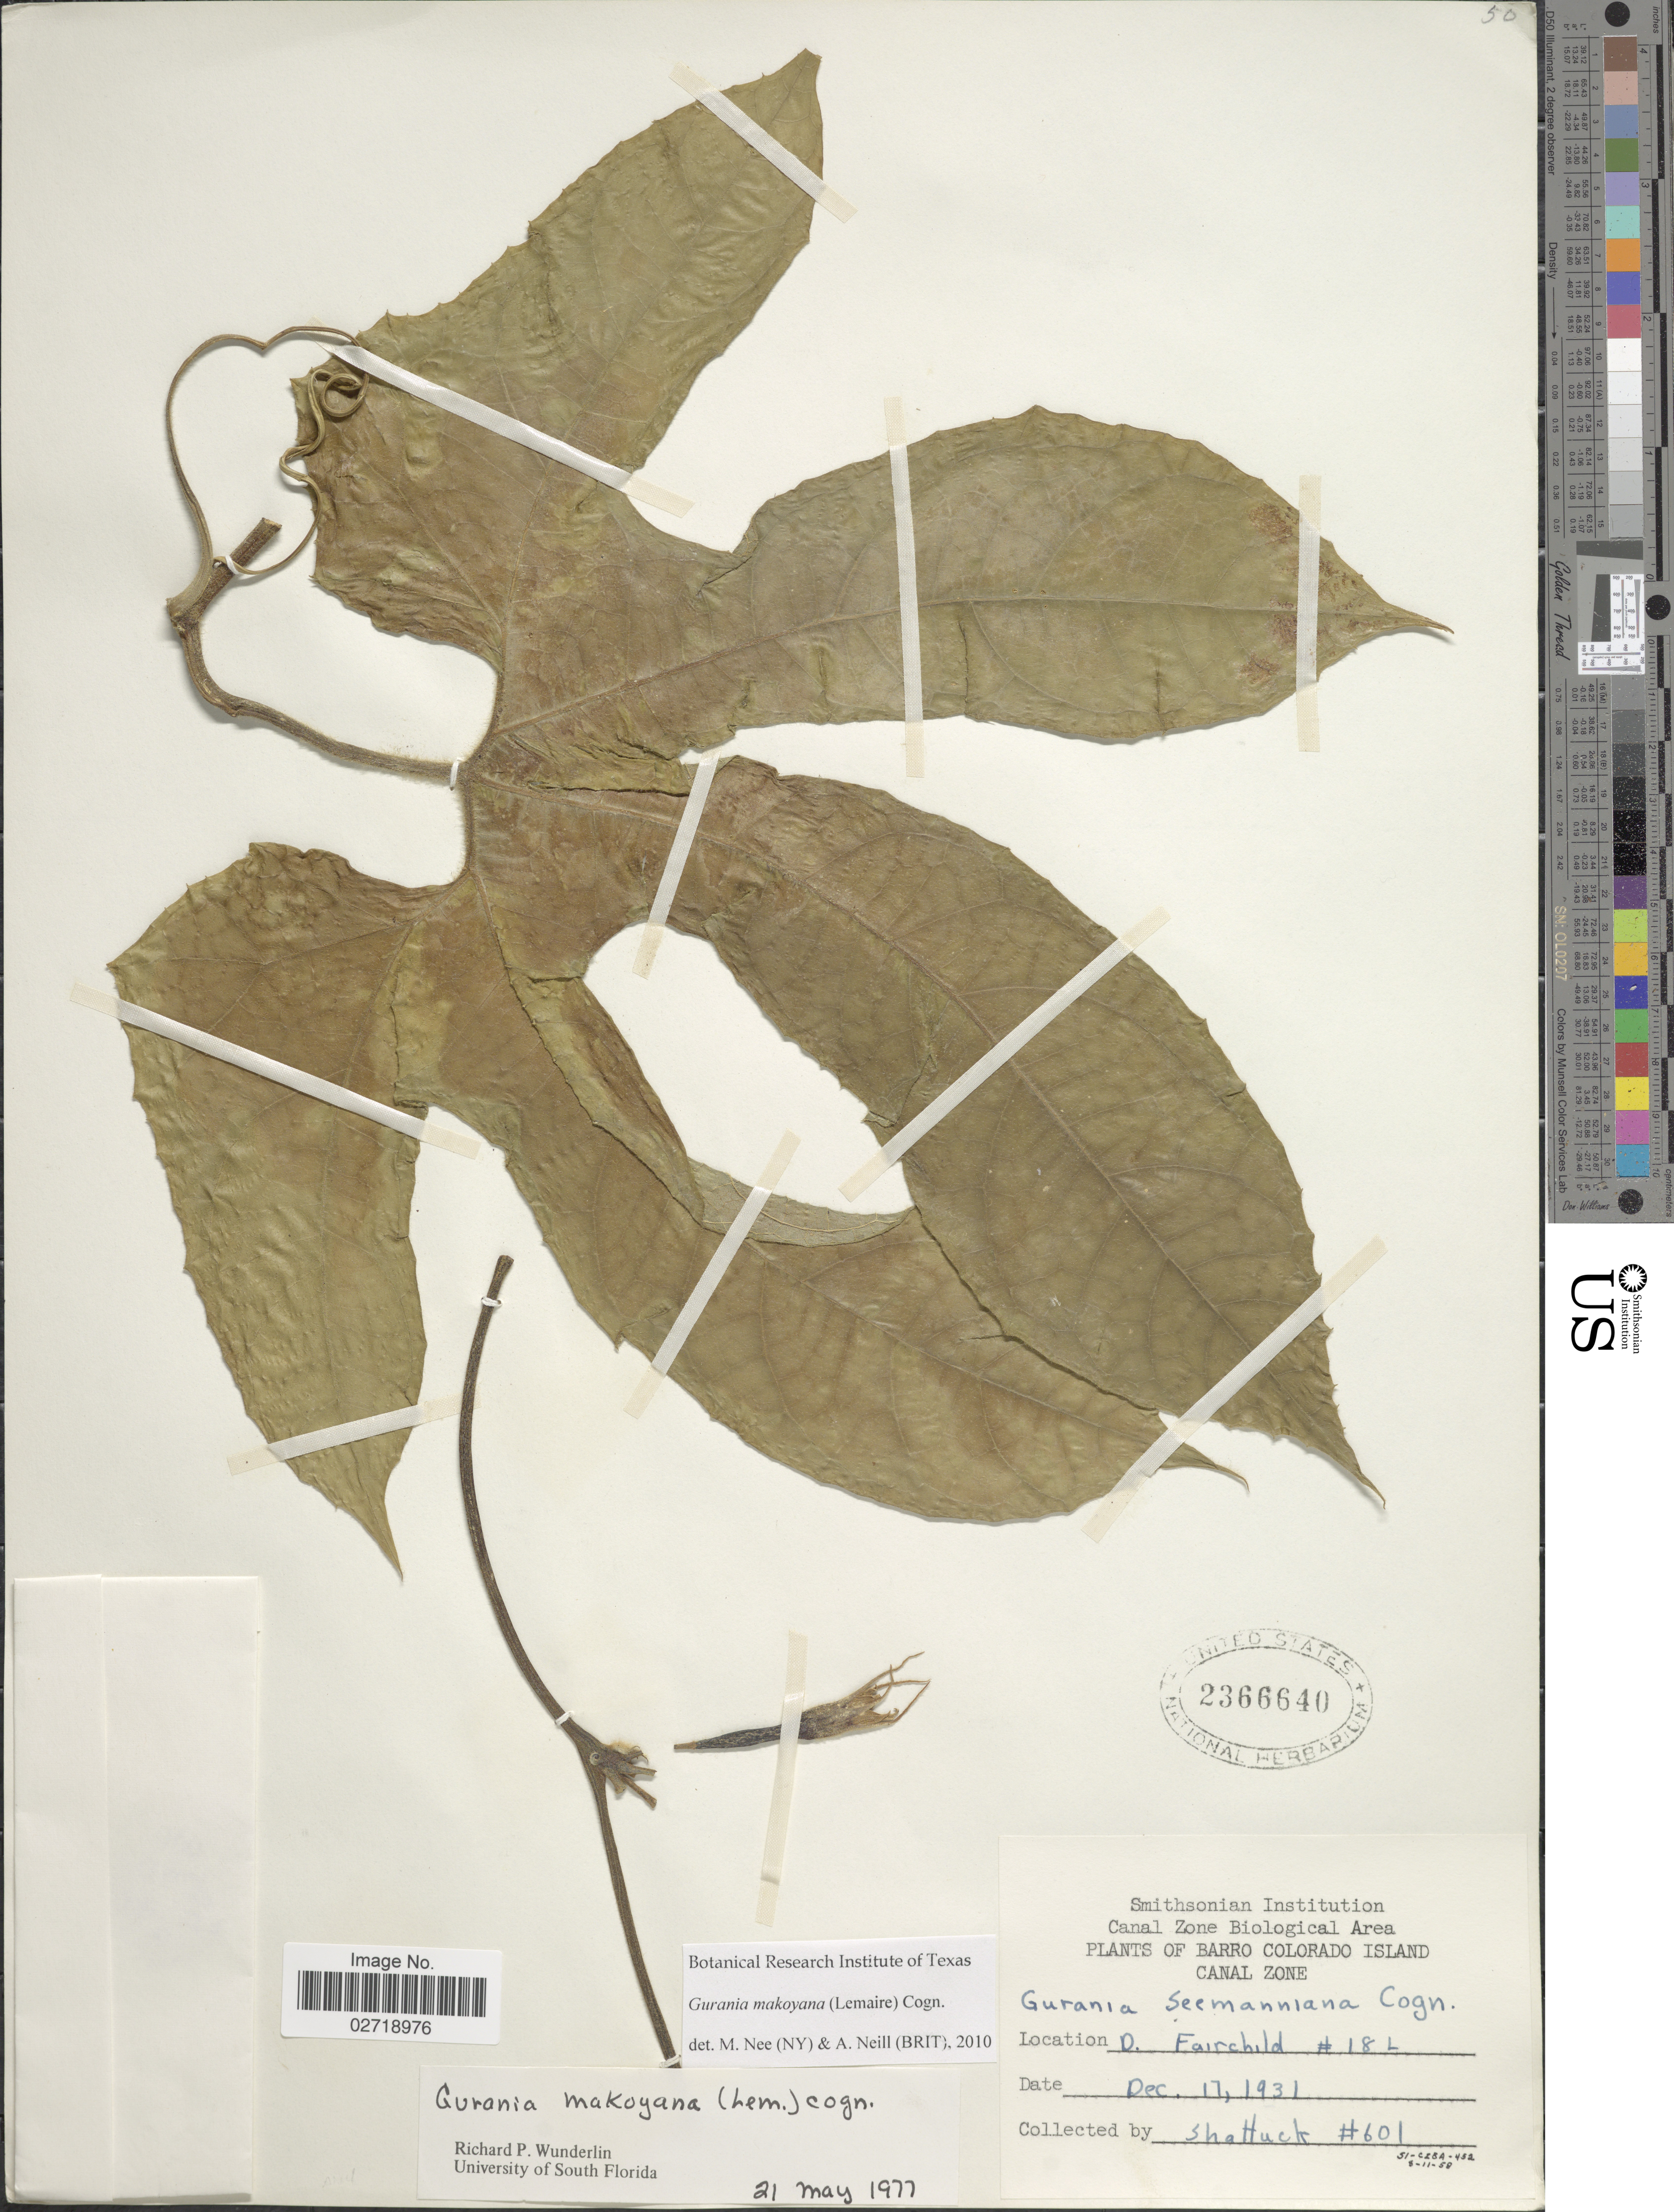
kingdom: Plantae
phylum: Tracheophyta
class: Magnoliopsida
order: Cucurbitales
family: Cucurbitaceae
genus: Gurania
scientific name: Gurania makoyana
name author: (Lem.) Cogn.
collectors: Shattuck, --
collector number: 601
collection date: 1931-12-17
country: Panama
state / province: Panamá Oeste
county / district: Canal Zone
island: Barro Colorado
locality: Barro Colorado Island. Canal Zone. D. Fairchild # 18L. Canal Zone Biological Area.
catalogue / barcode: US 2366640